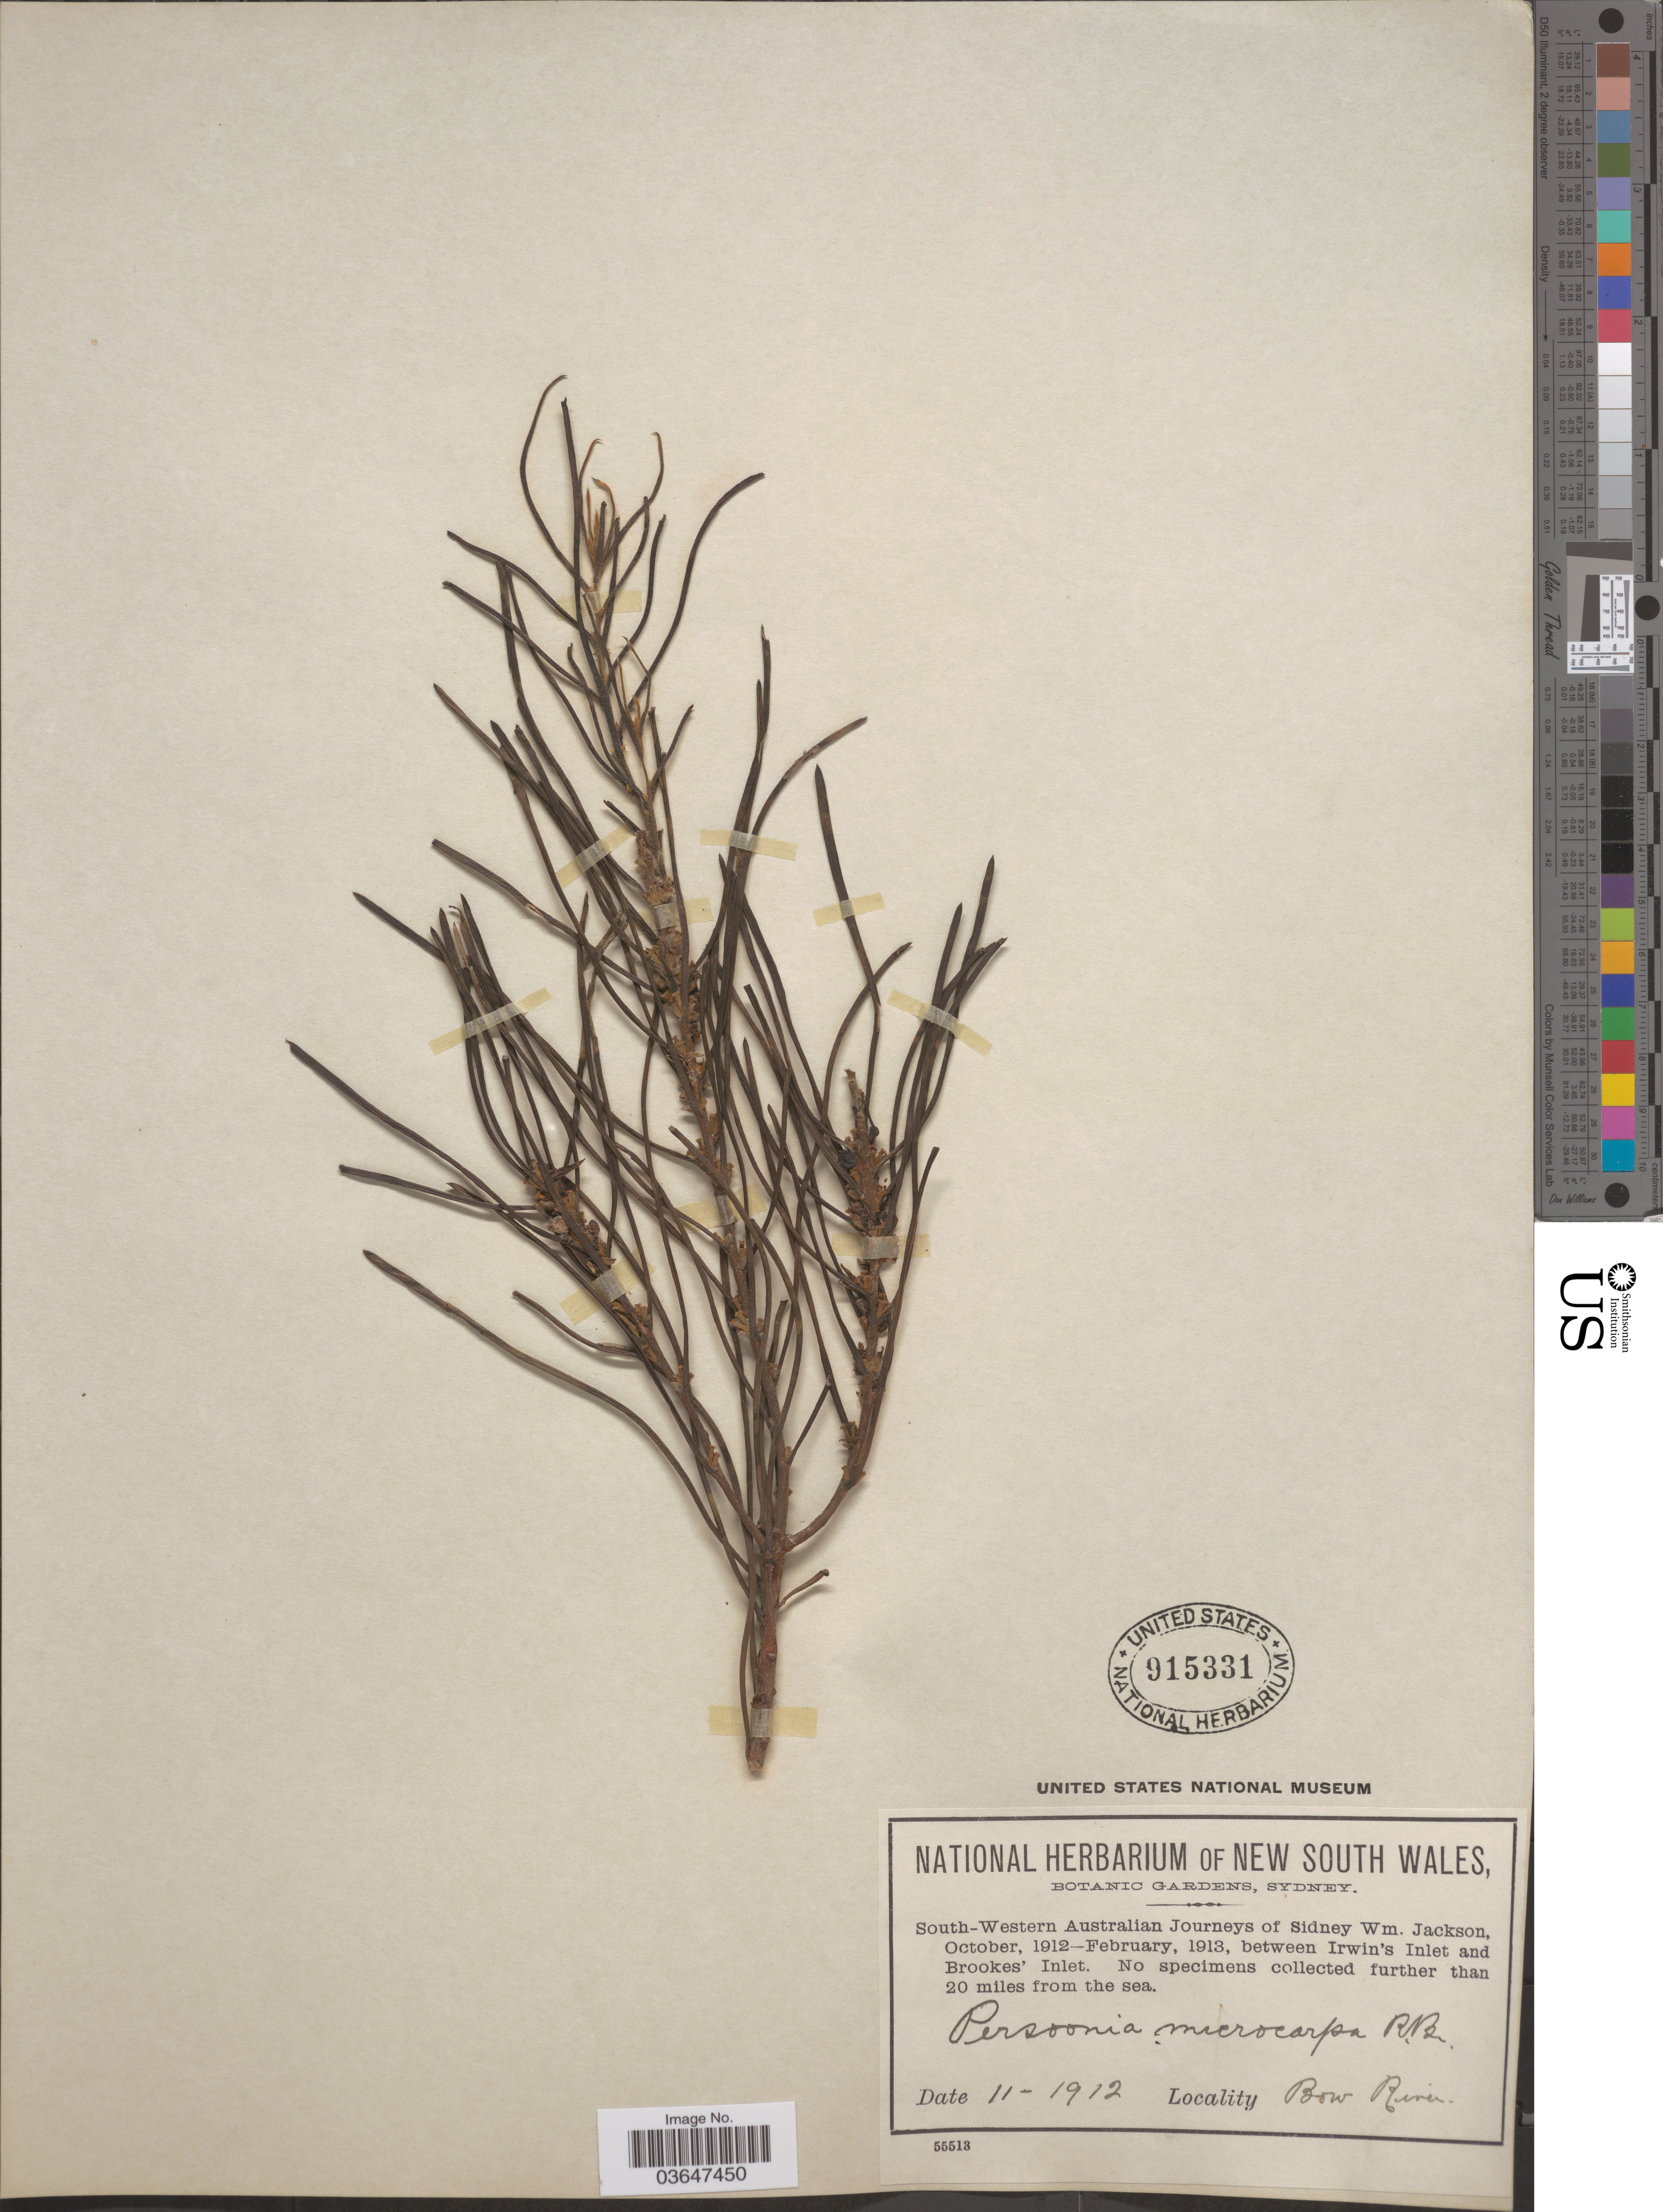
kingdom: Plantae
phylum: Tracheophyta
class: Magnoliopsida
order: Proteales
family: Proteaceae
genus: Persoonia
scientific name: Persoonia microcarpa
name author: R. Br.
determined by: Strong, Mark T., (BOT), Smithsonian Institution - National Museum of Natural History (UNITED STATES)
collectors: Jackson, S. W.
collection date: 1912-11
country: Australia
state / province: Western Australia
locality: South-Western Australian. Between Irwins's Inlet and Brookes' Inlet. Further than 20 miles from the sea. Bow River.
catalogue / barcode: US 915331